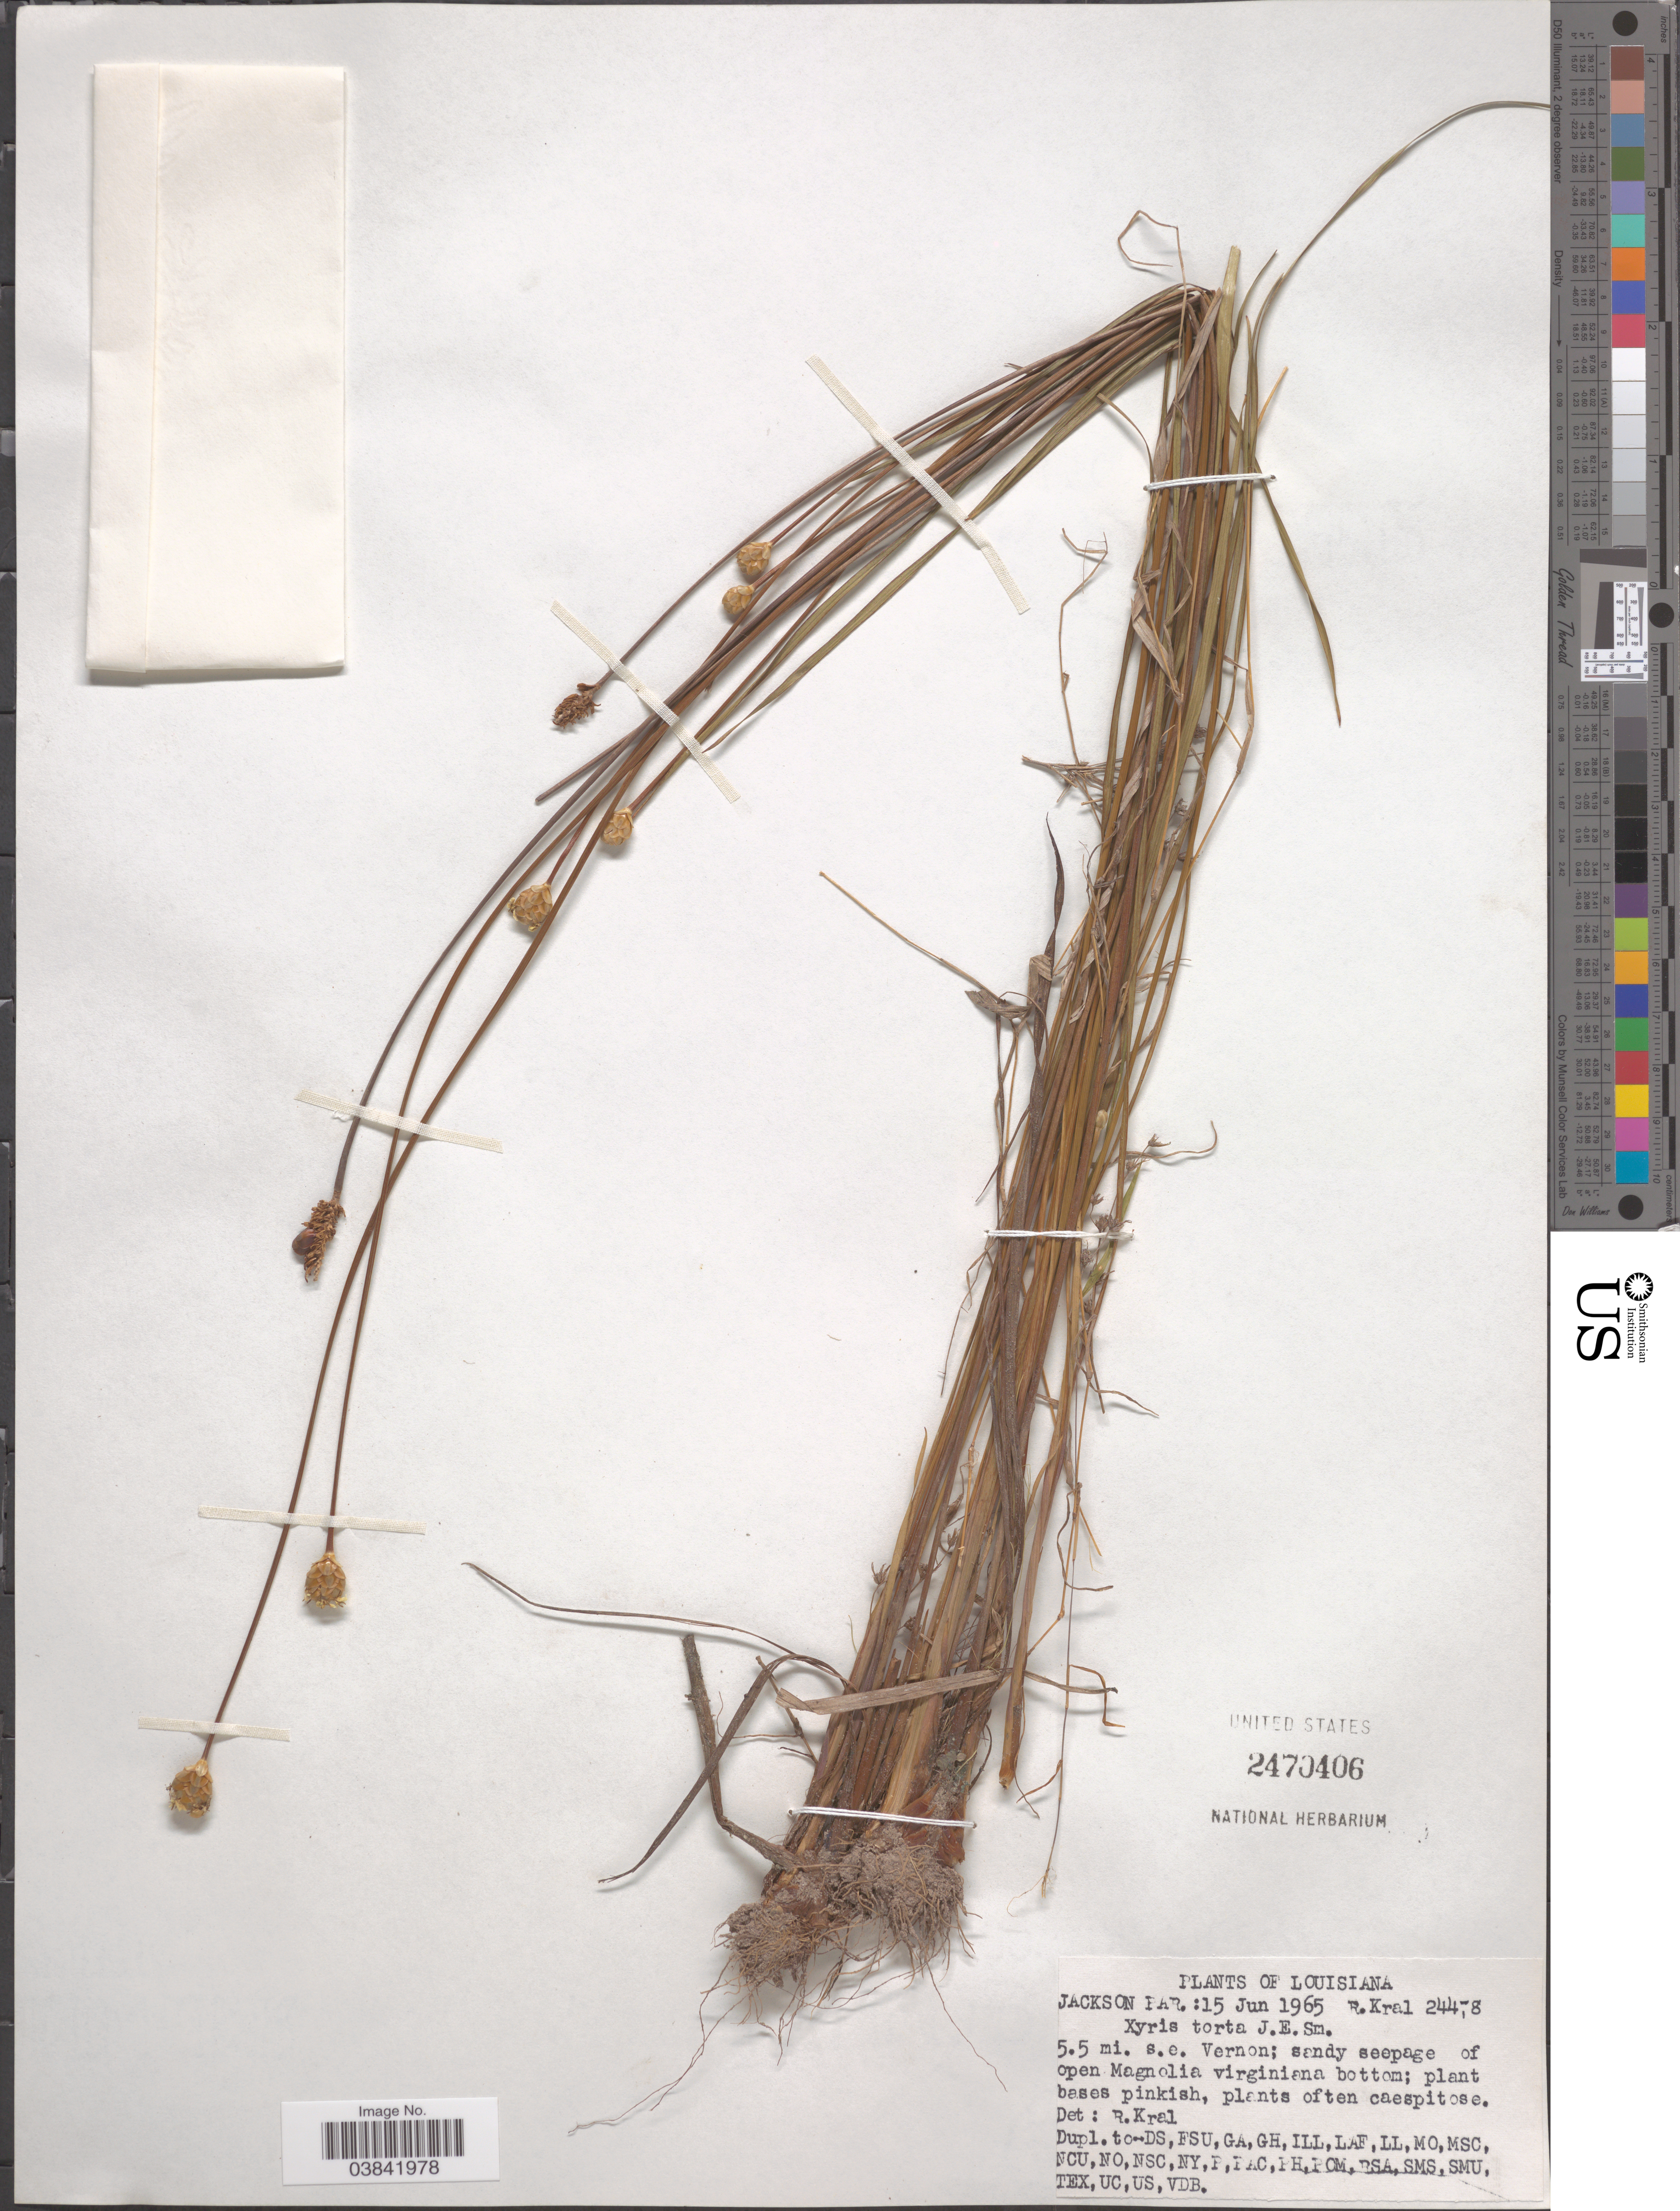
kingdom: Plantae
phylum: Tracheophyta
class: Liliopsida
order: Poales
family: Xyridaceae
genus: Xyris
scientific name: Xyris torta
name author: Sm.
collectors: R. Kral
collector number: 24478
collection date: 1965-06-15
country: United States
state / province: Louisiana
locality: Jackson Par.: 5.5 mi s.e. Vernon.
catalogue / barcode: US 2470406